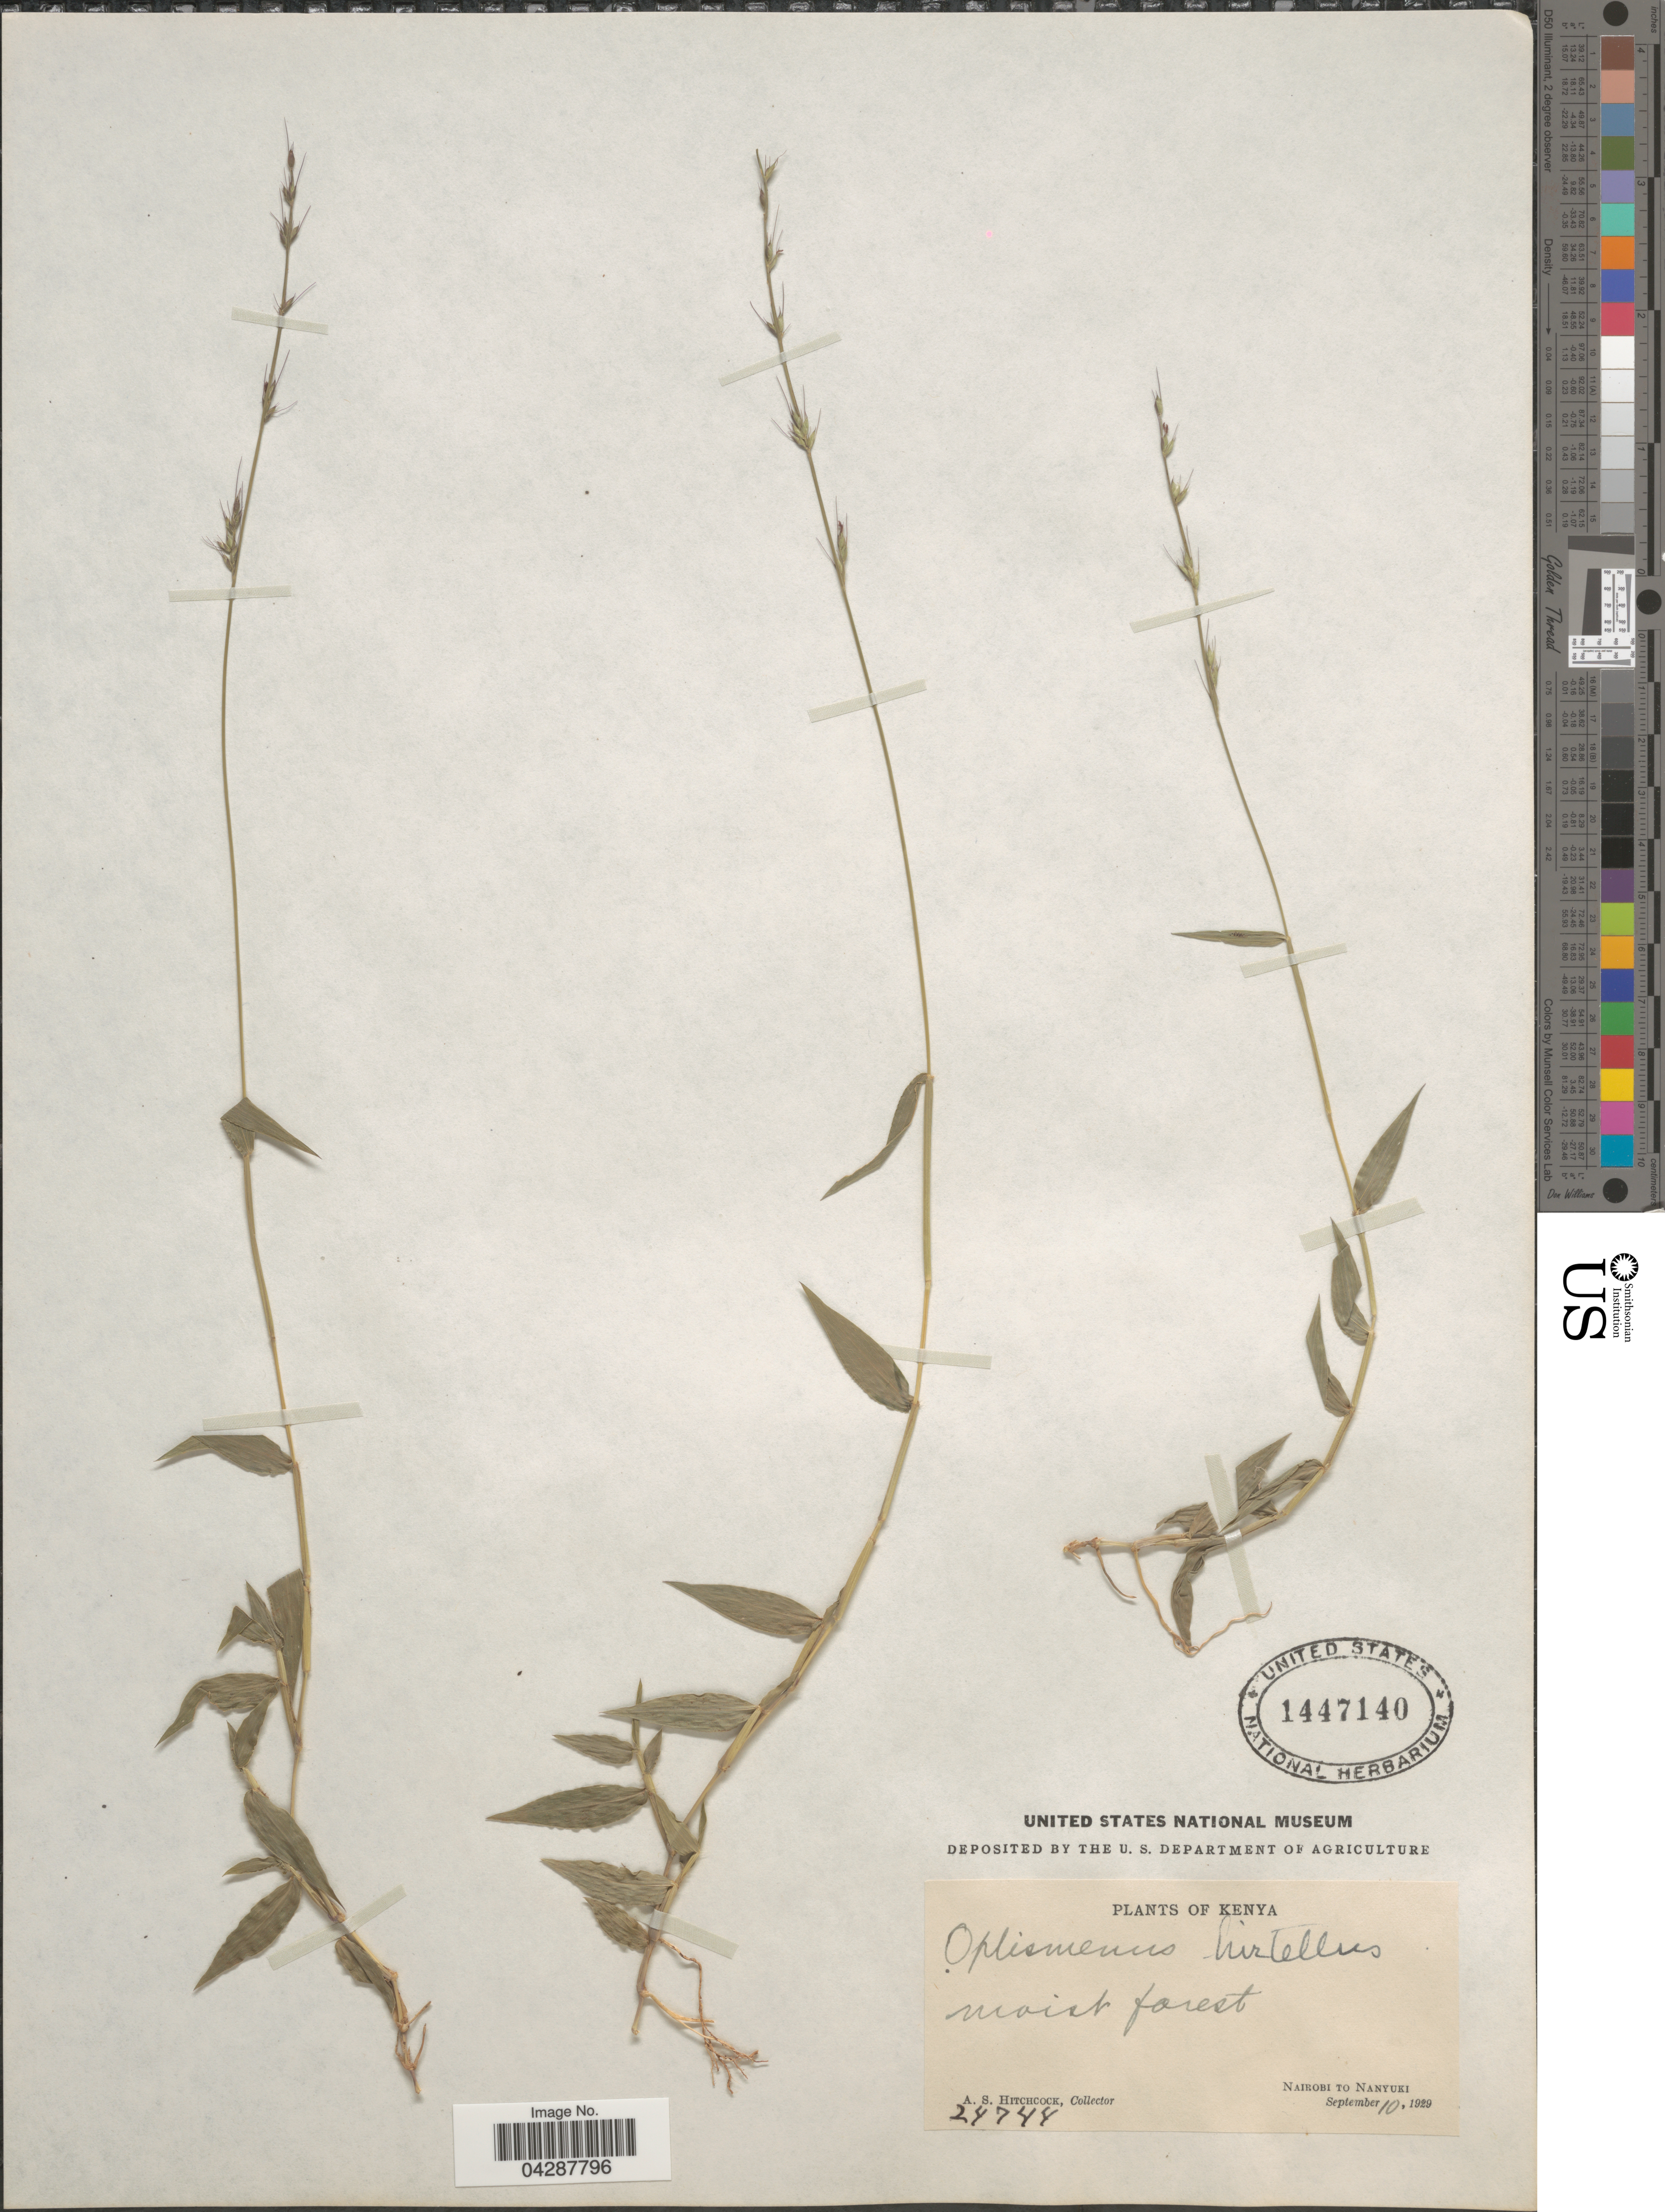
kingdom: Plantae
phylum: Tracheophyta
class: Liliopsida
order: Poales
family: Poaceae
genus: Oplismenus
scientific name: Oplismenus hirtellus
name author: (L.) P. Beauv.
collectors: A. S. Hitchcock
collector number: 24744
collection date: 1929-09-10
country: Kenya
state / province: Nairobi Area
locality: Nairobi to Nanyuki.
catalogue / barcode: US 1447140